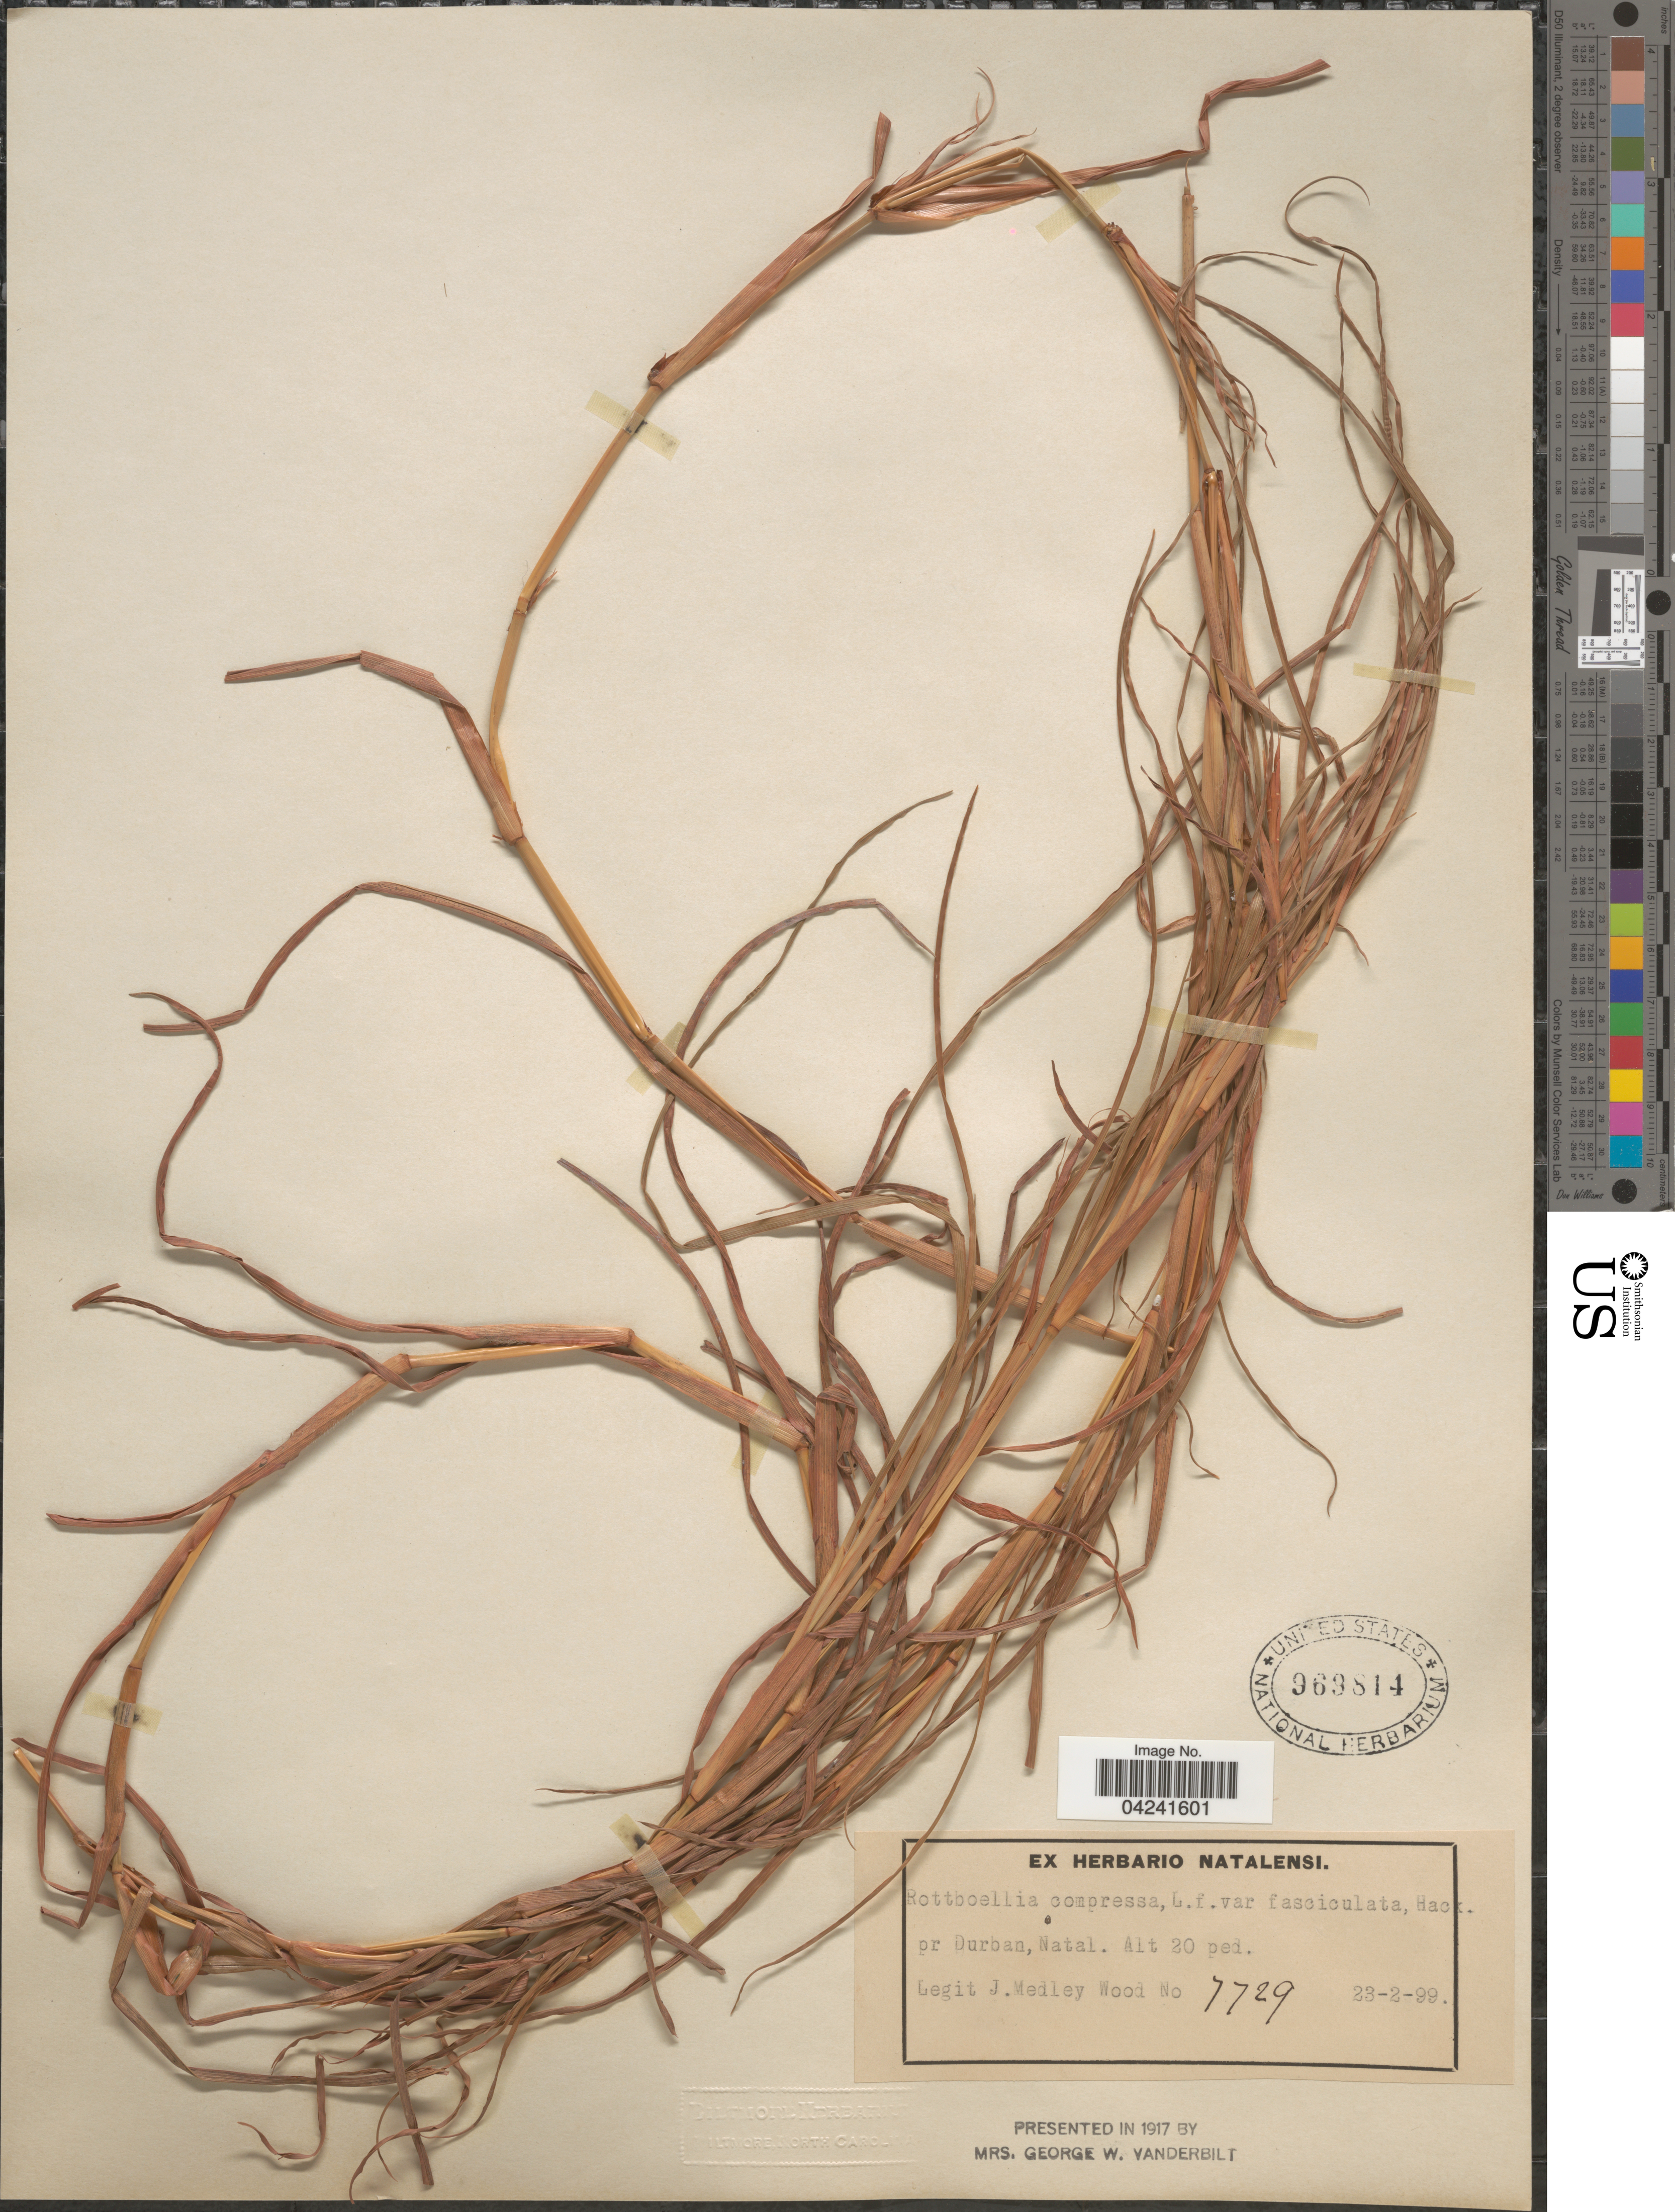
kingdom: Plantae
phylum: Tracheophyta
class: Liliopsida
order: Poales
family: Poaceae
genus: Hemarthria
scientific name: Hemarthria compressa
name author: (L.) R. Br.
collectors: J. Medley Wood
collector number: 7729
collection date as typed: Transcribed d/m/y: 23/2/99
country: South Africa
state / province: KwaZulu-Natal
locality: Pr Durban, Natal.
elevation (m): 6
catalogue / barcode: US 969814